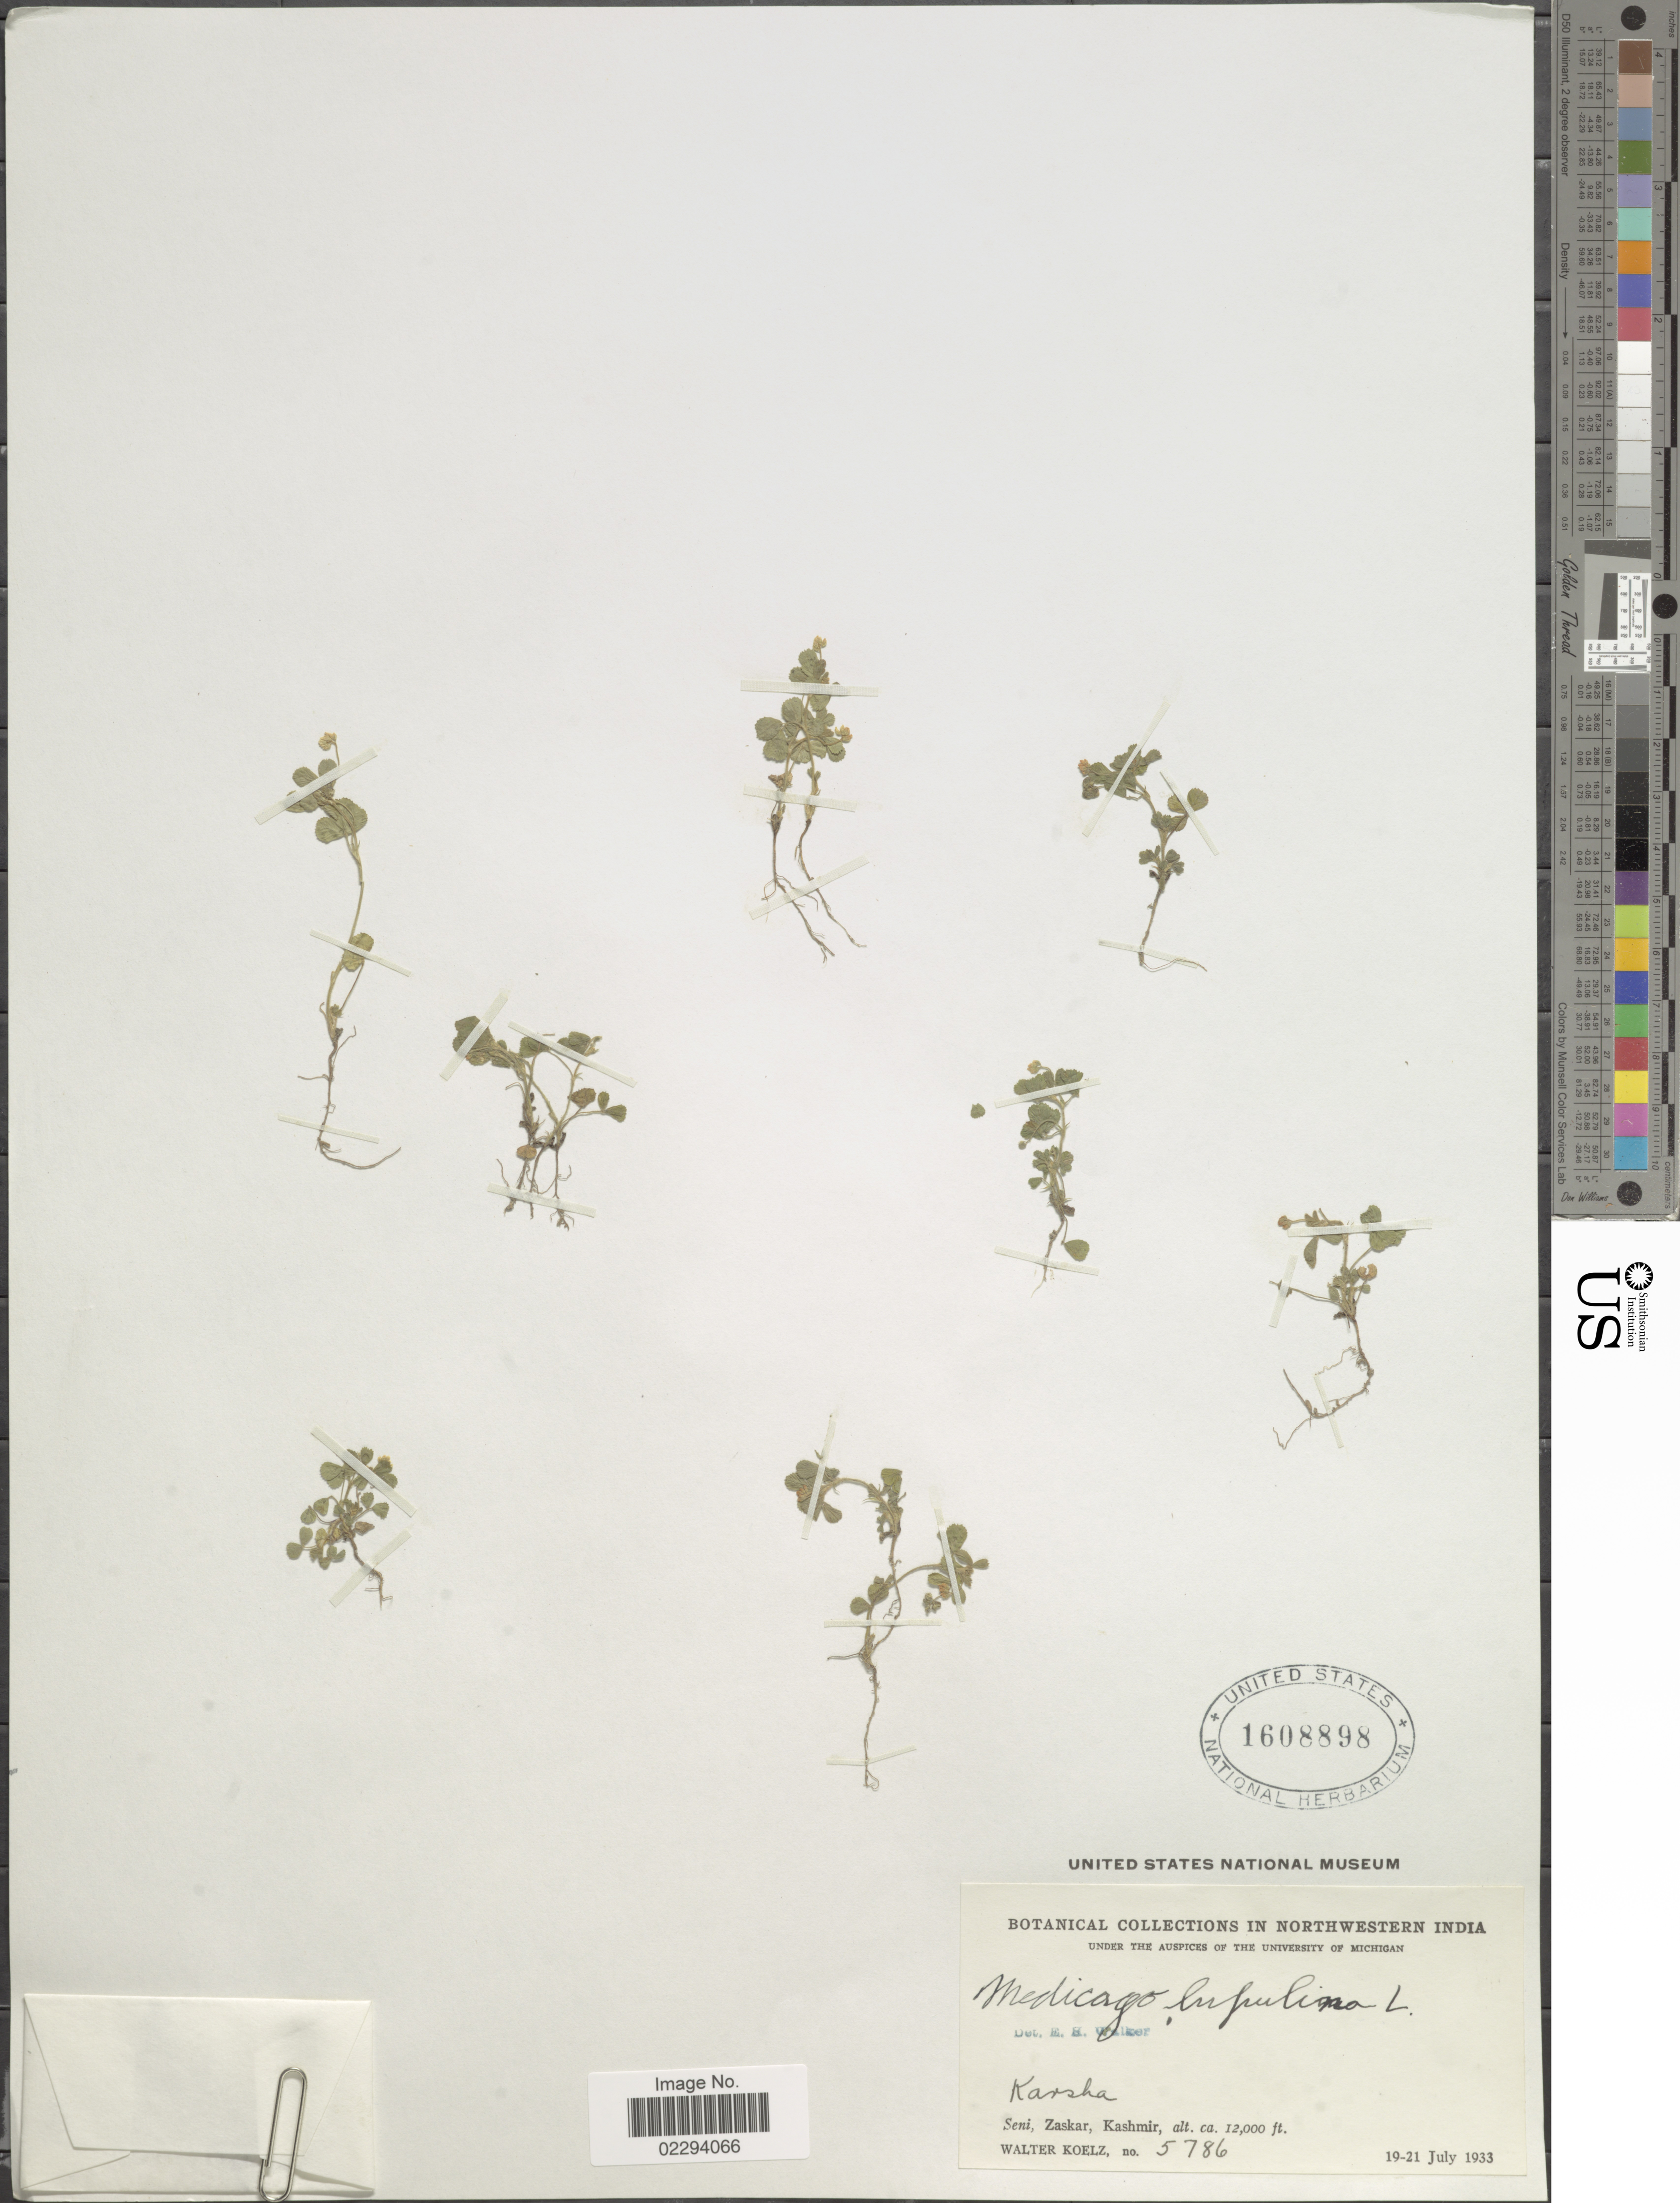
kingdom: Plantae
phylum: Tracheophyta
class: Magnoliopsida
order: Fabales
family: Fabaceae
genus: Medicago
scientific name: Medicago lupulina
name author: L.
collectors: W. N. Koelz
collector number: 5786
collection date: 1933-07-19/1933-07-21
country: India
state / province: Ladakh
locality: Northwestern India. Karsha. Seni, Zaskar, Kashmir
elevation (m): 3658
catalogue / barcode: US 1608898